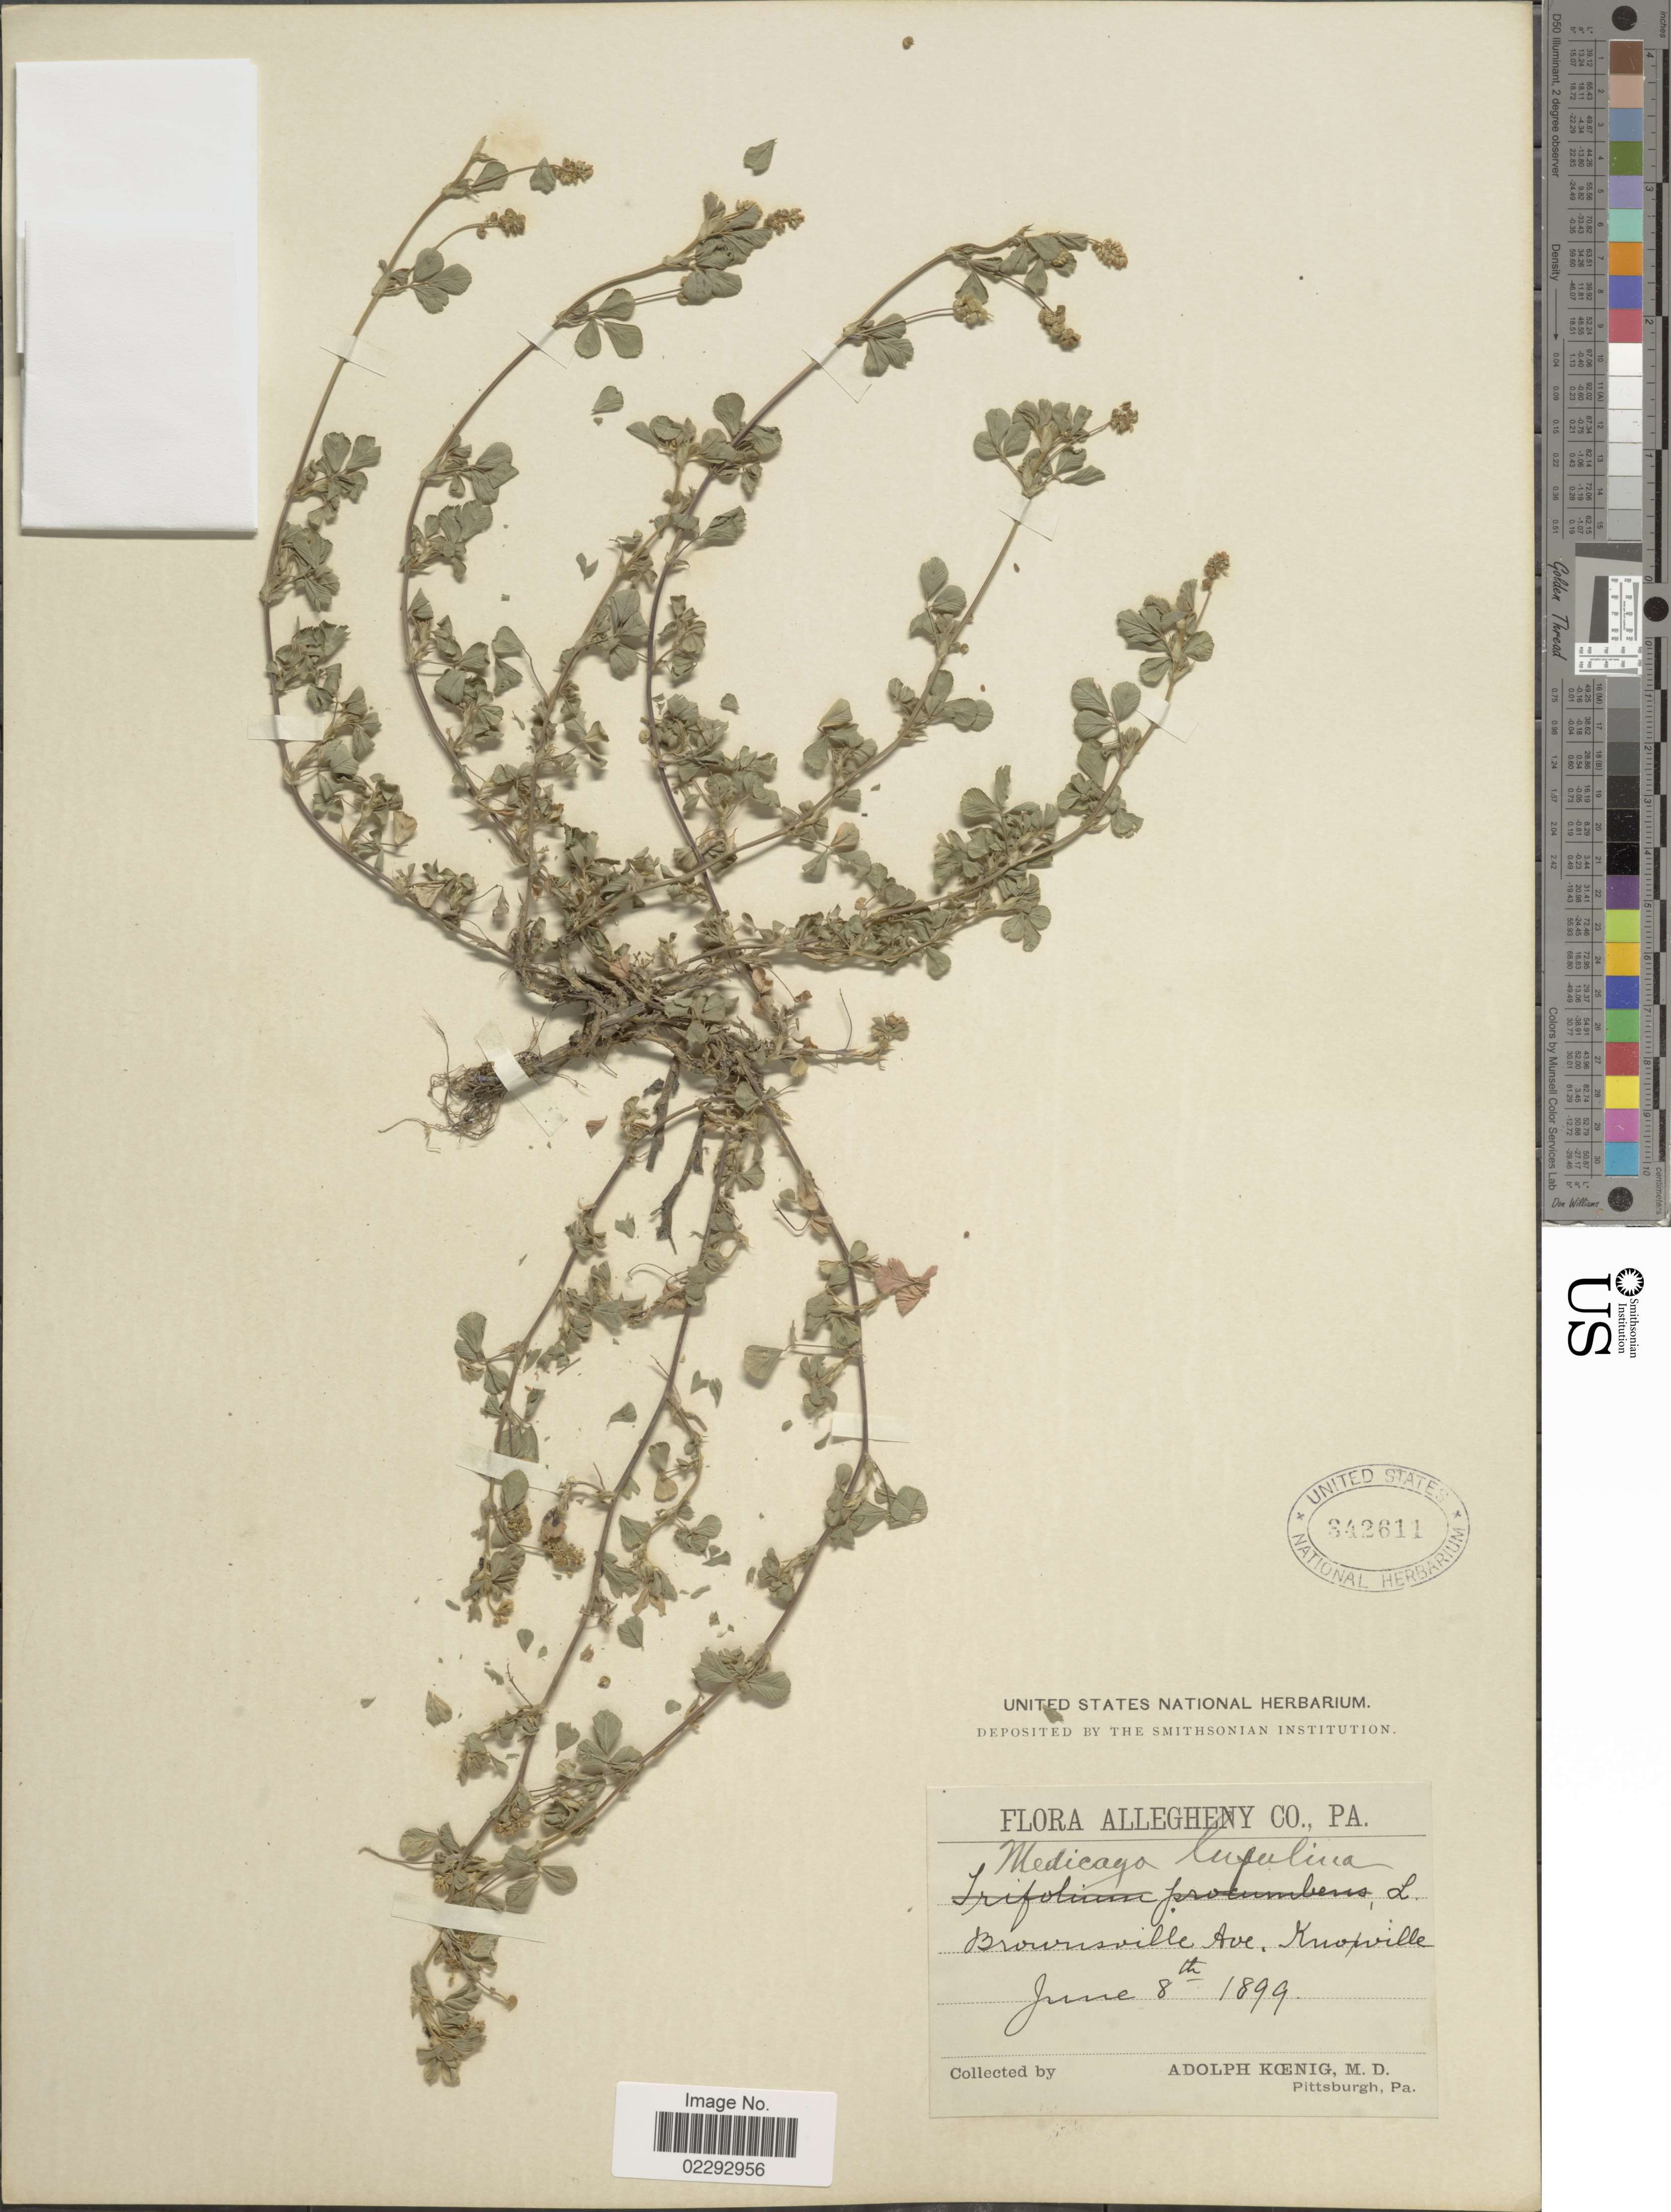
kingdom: Plantae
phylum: Tracheophyta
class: Magnoliopsida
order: Fabales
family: Fabaceae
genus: Medicago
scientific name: Medicago lupulina var. lupulina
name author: L.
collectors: A. Koenig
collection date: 1899-06-08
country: United States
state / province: Pennsylvania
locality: Allegheny Co., PA. Brownsville Ave. Knoxville.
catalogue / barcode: US 342611